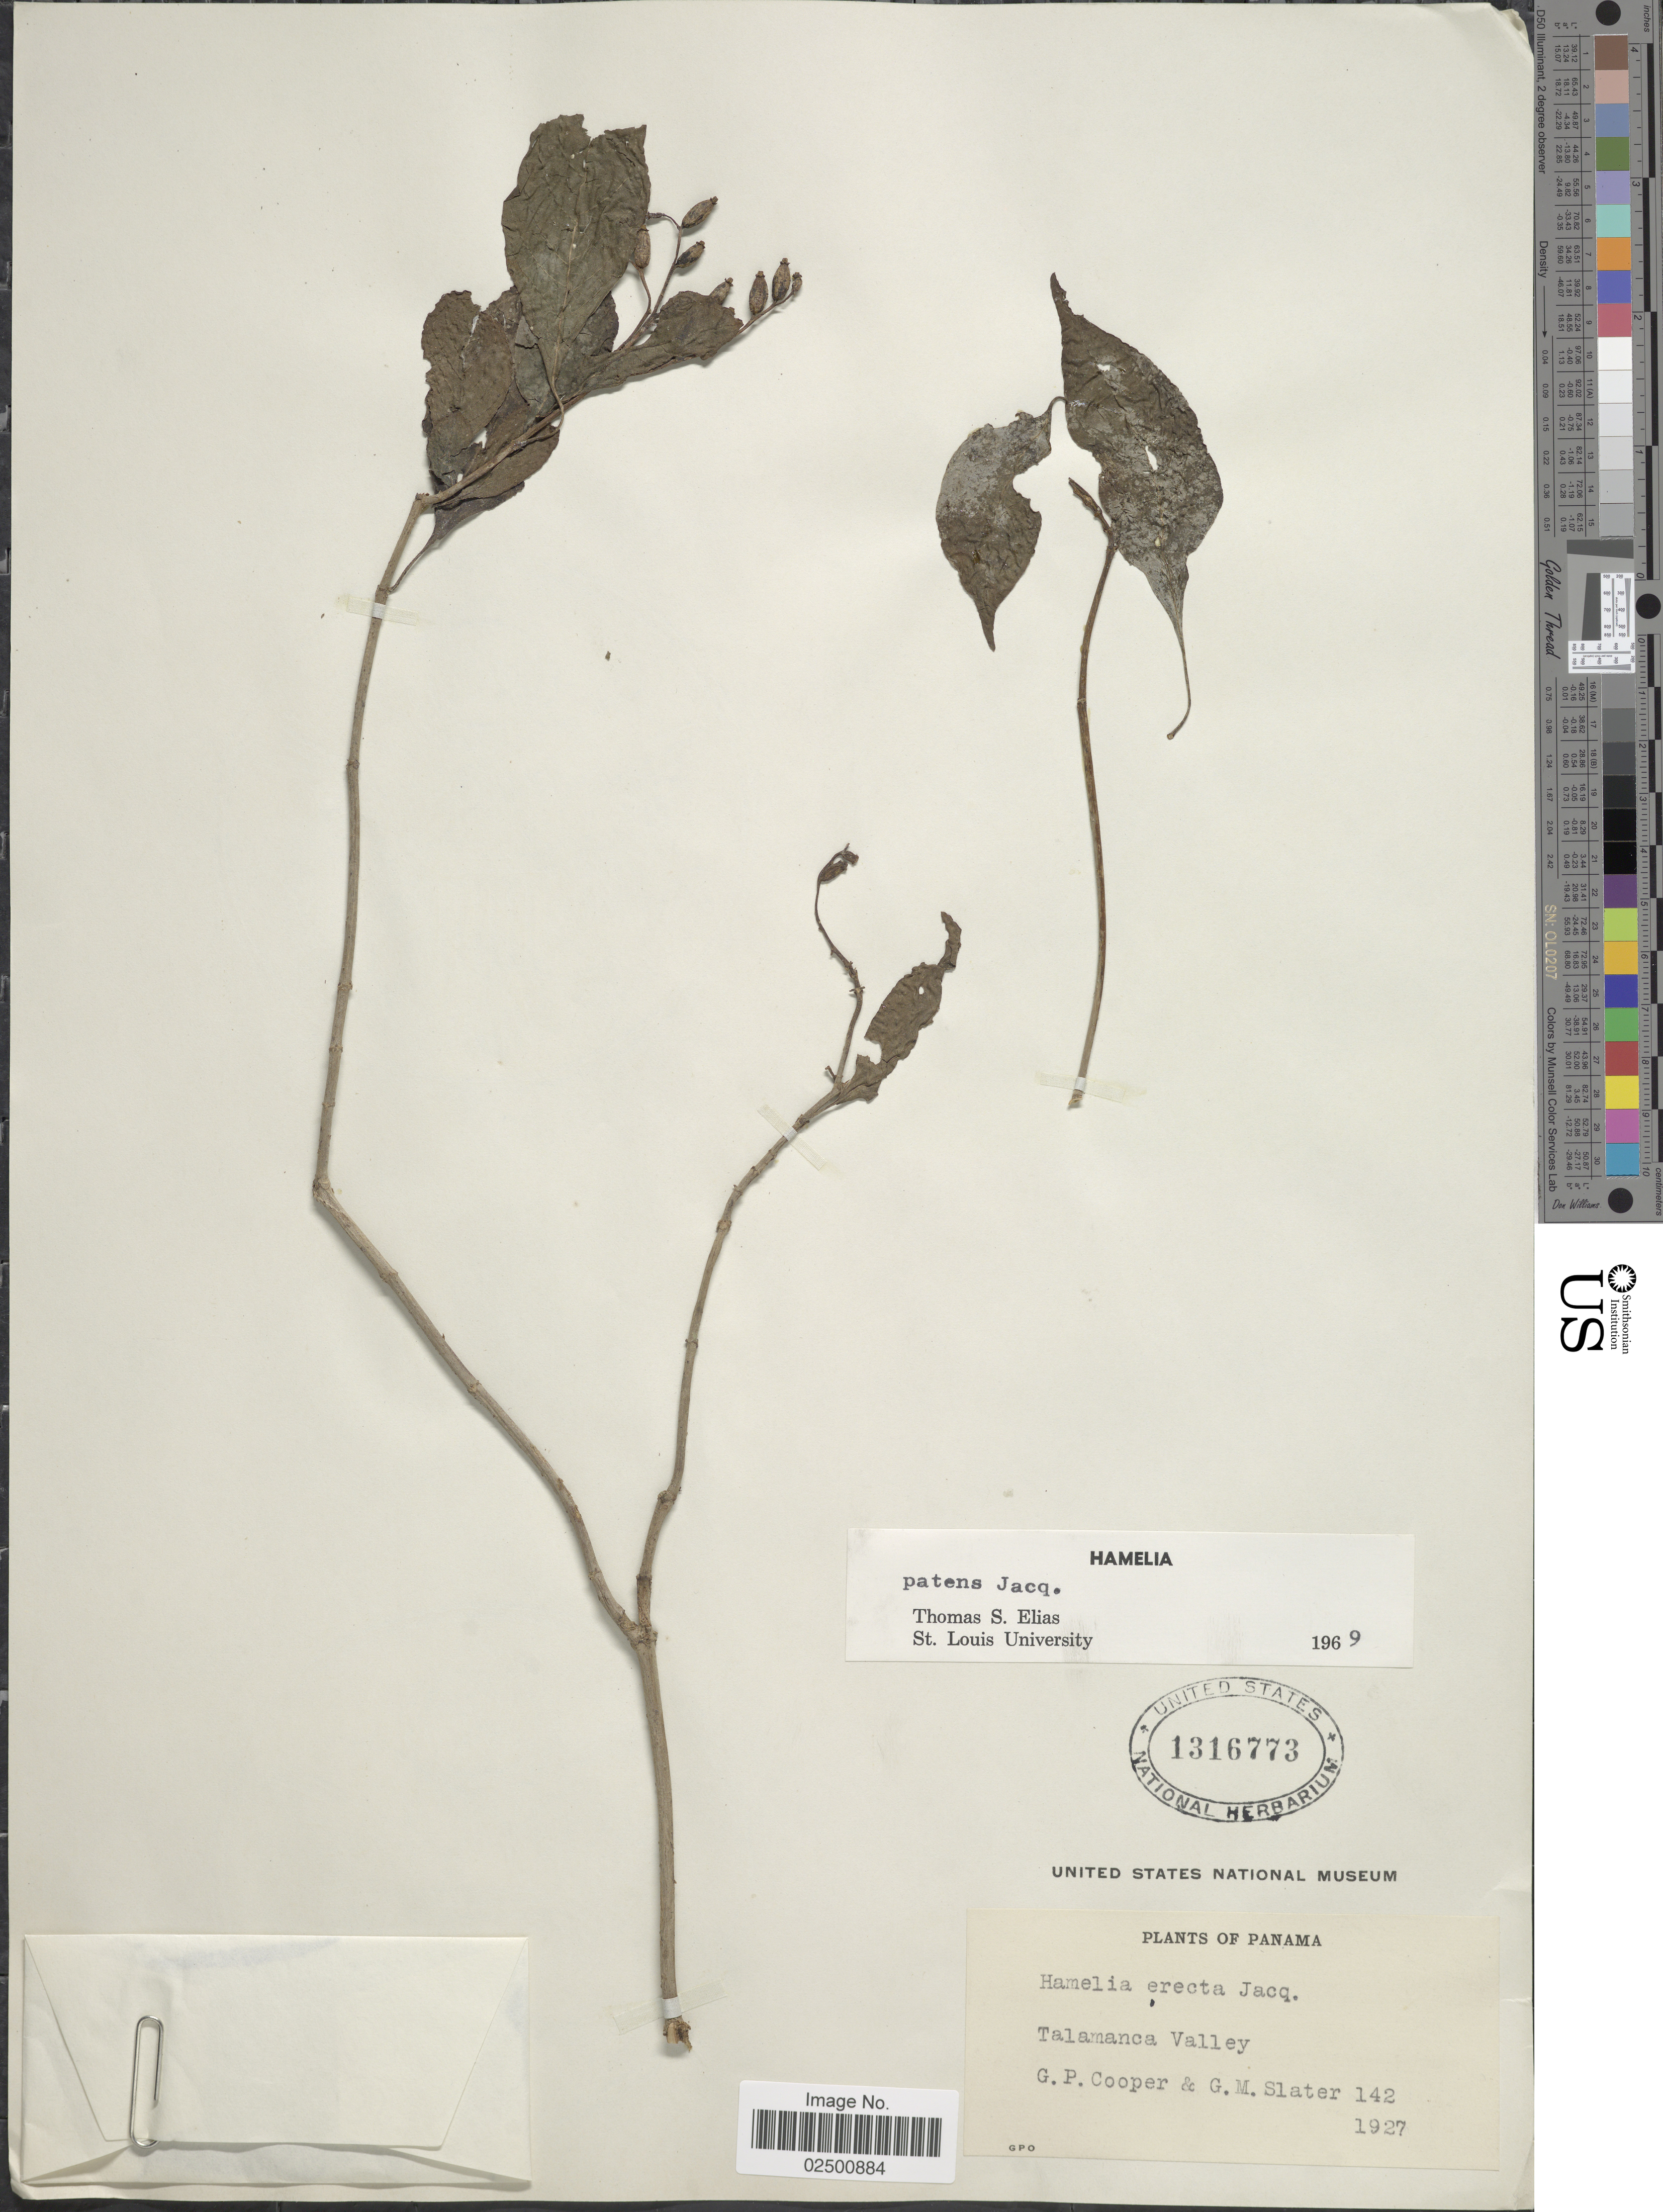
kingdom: Plantae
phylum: Tracheophyta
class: Magnoliopsida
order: Gentianales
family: Rubiaceae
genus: Hamelia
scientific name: Hamelia patens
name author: Jacq.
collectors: G. Cooper & G. Slater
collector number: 142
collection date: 1927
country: Panama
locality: Talamanca Valley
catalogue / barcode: US 1316773